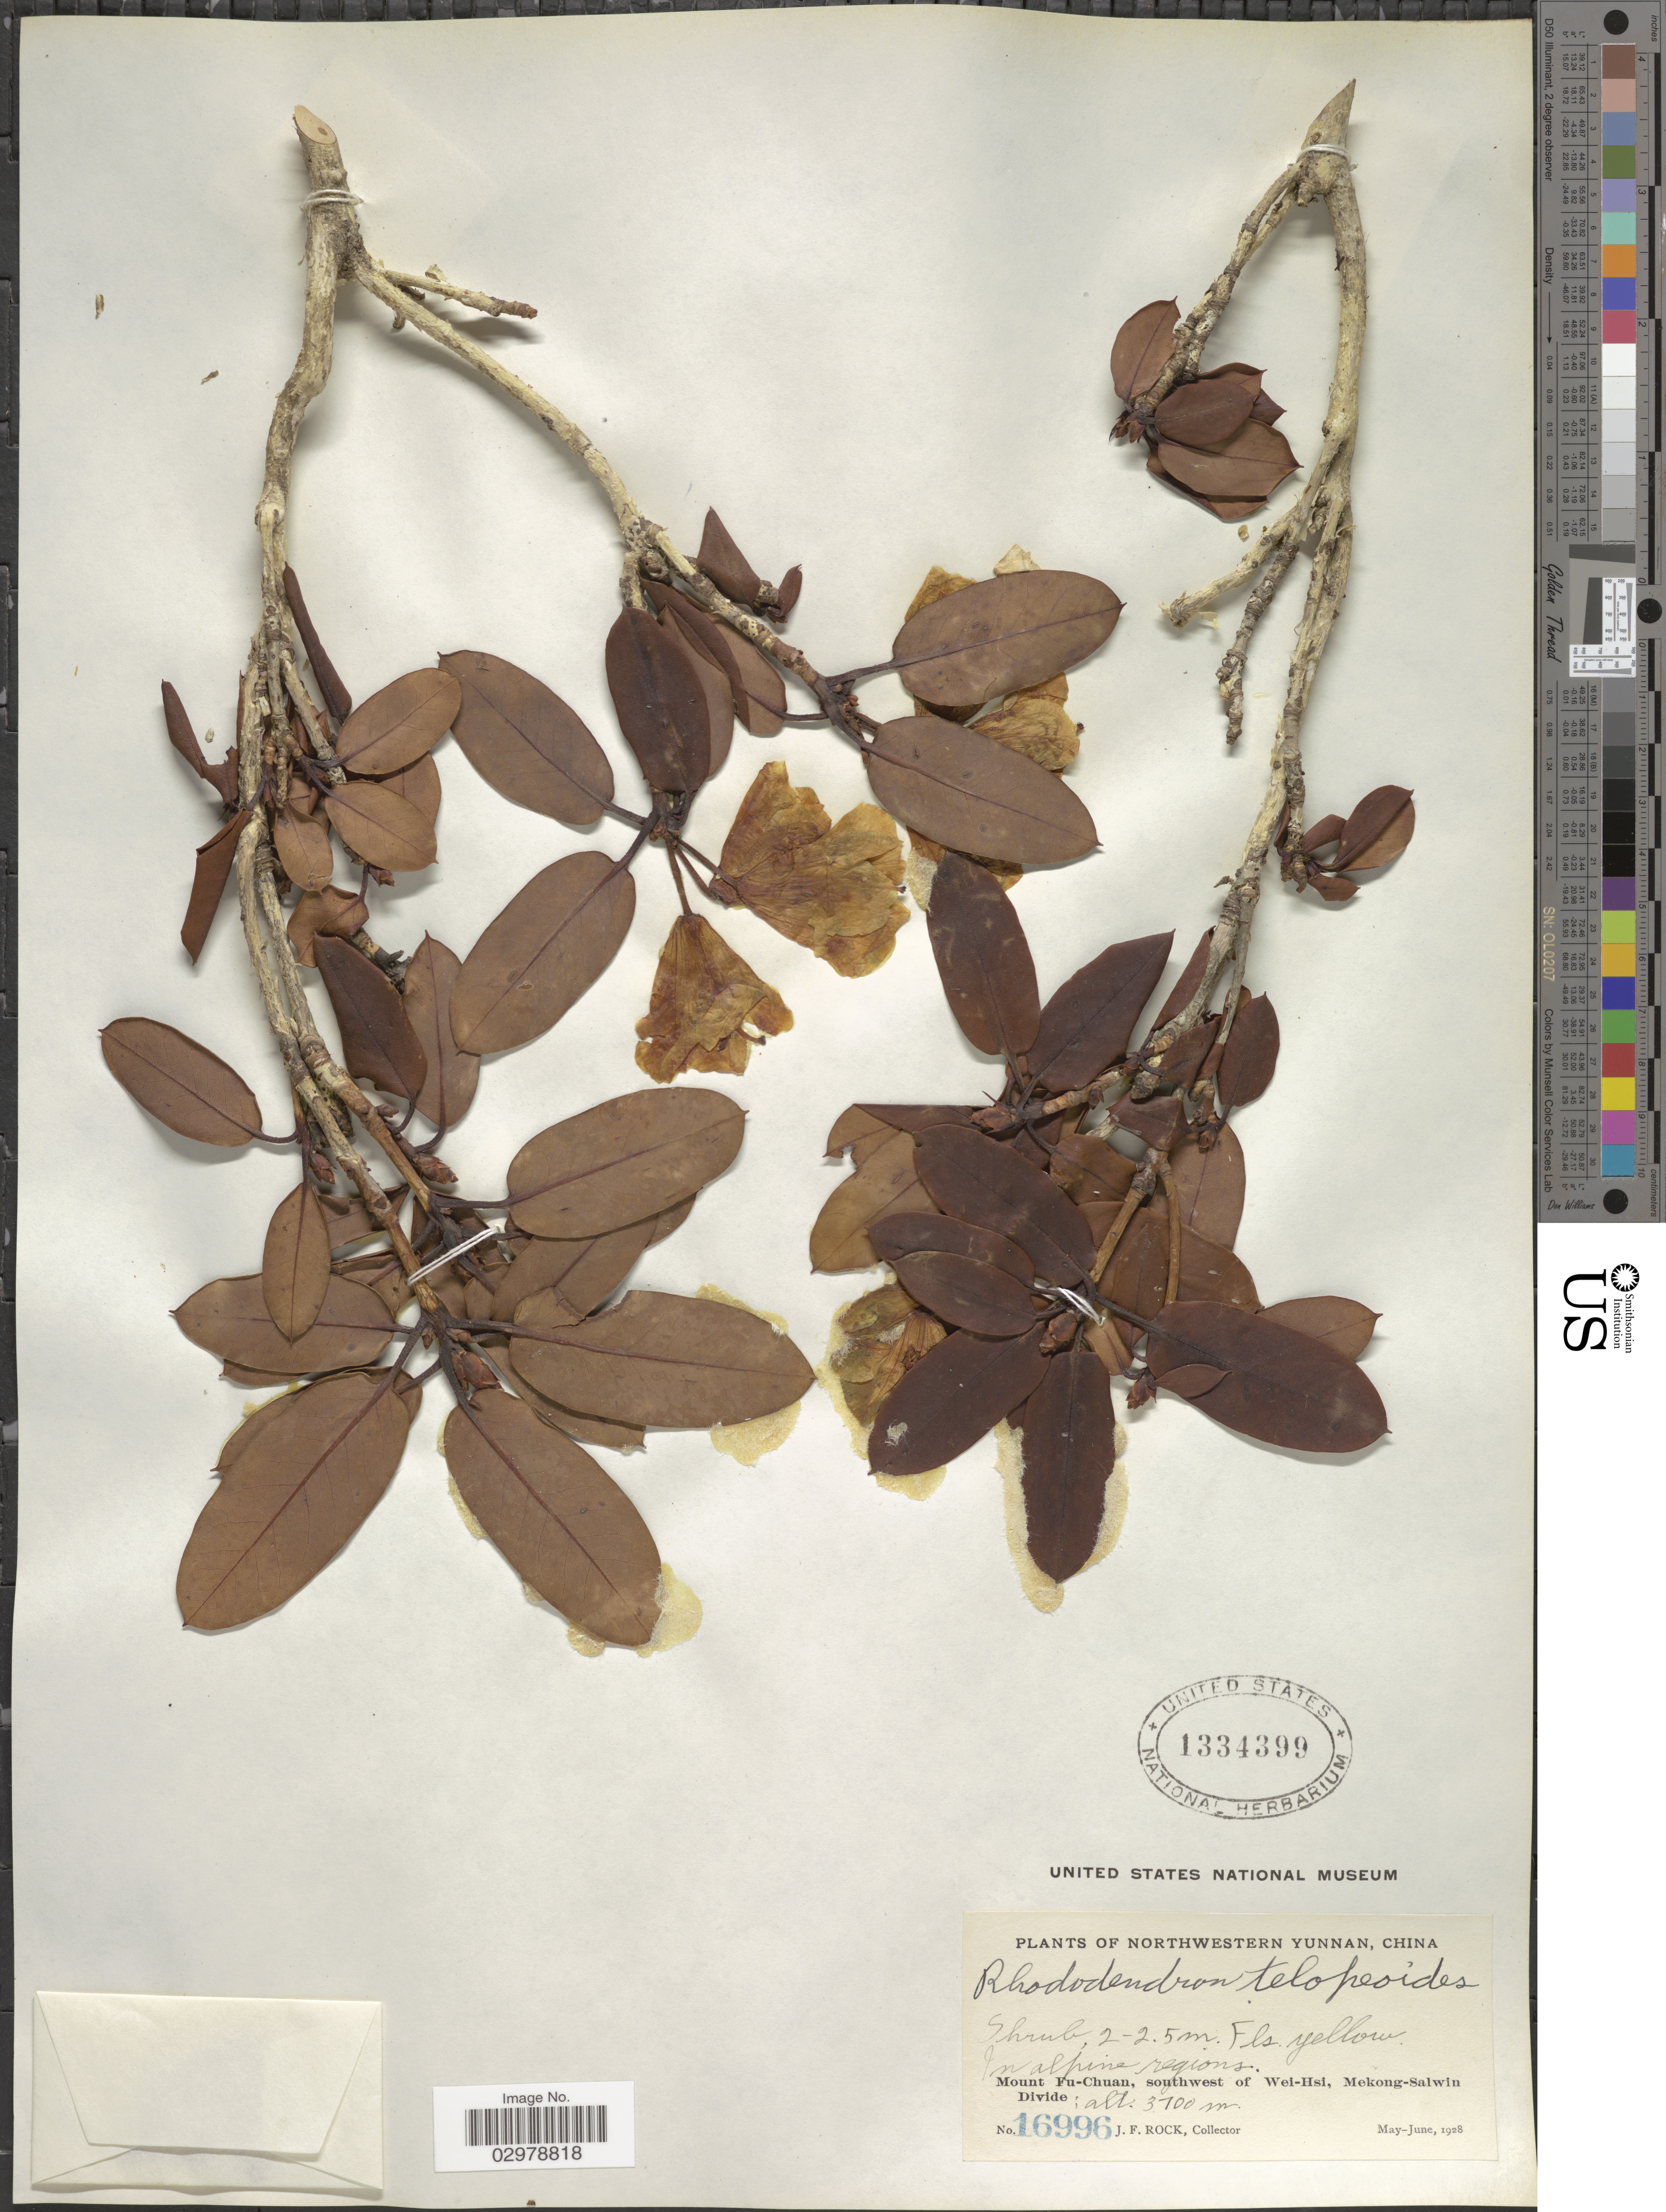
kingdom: Plantae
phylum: Tracheophyta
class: Magnoliopsida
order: Ericales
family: Ericaceae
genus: Rhododendron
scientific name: Rhododendron telopeum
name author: Balf. f. & Forrest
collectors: J. Rock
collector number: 16996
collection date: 1928-05/1928-06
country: China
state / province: Yunnan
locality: Northwestern Yunnan. Mount Fu-Chuan, southwest of Wei-Hsi, Mekong-Salwin Divide.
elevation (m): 3700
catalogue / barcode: US 1334399